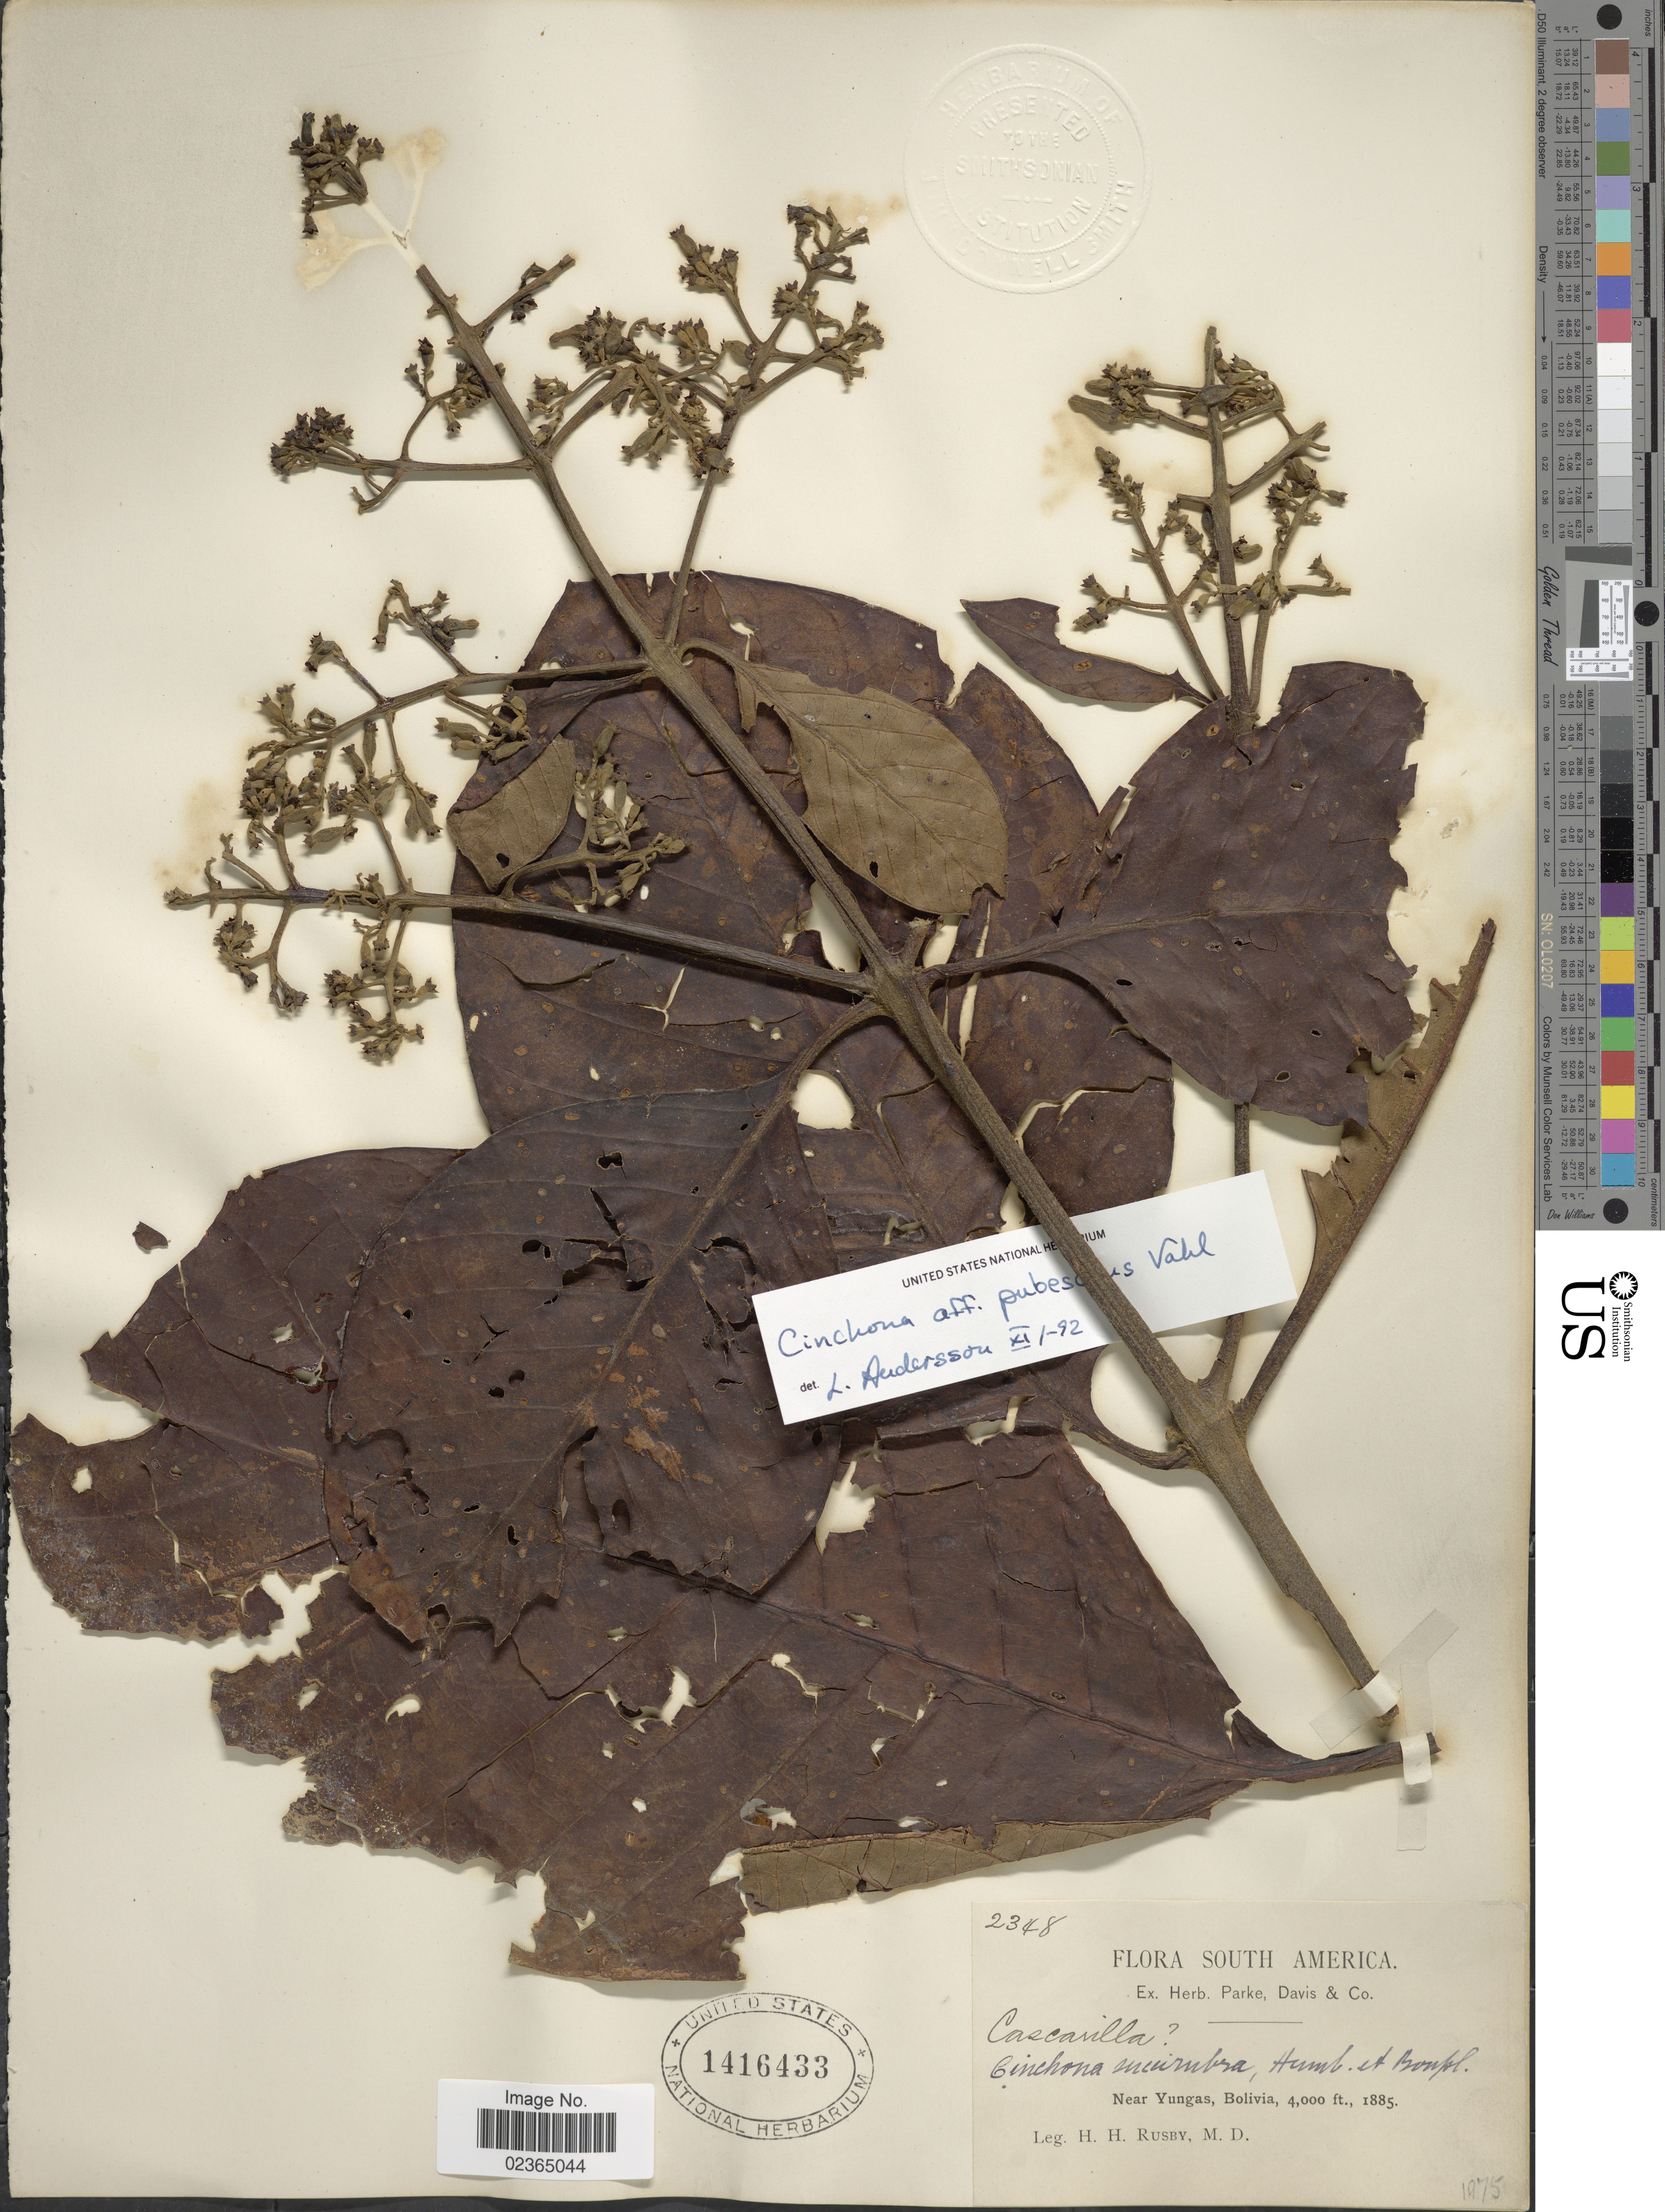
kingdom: Plantae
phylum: Tracheophyta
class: Magnoliopsida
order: Gentianales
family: Rubiaceae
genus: Cinchona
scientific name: Cinchona pubescens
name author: Vahl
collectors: H. H. Rusby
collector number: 2348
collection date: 1885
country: Bolivia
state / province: La Paz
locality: Near Yungas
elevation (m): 1219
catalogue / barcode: US 1416433